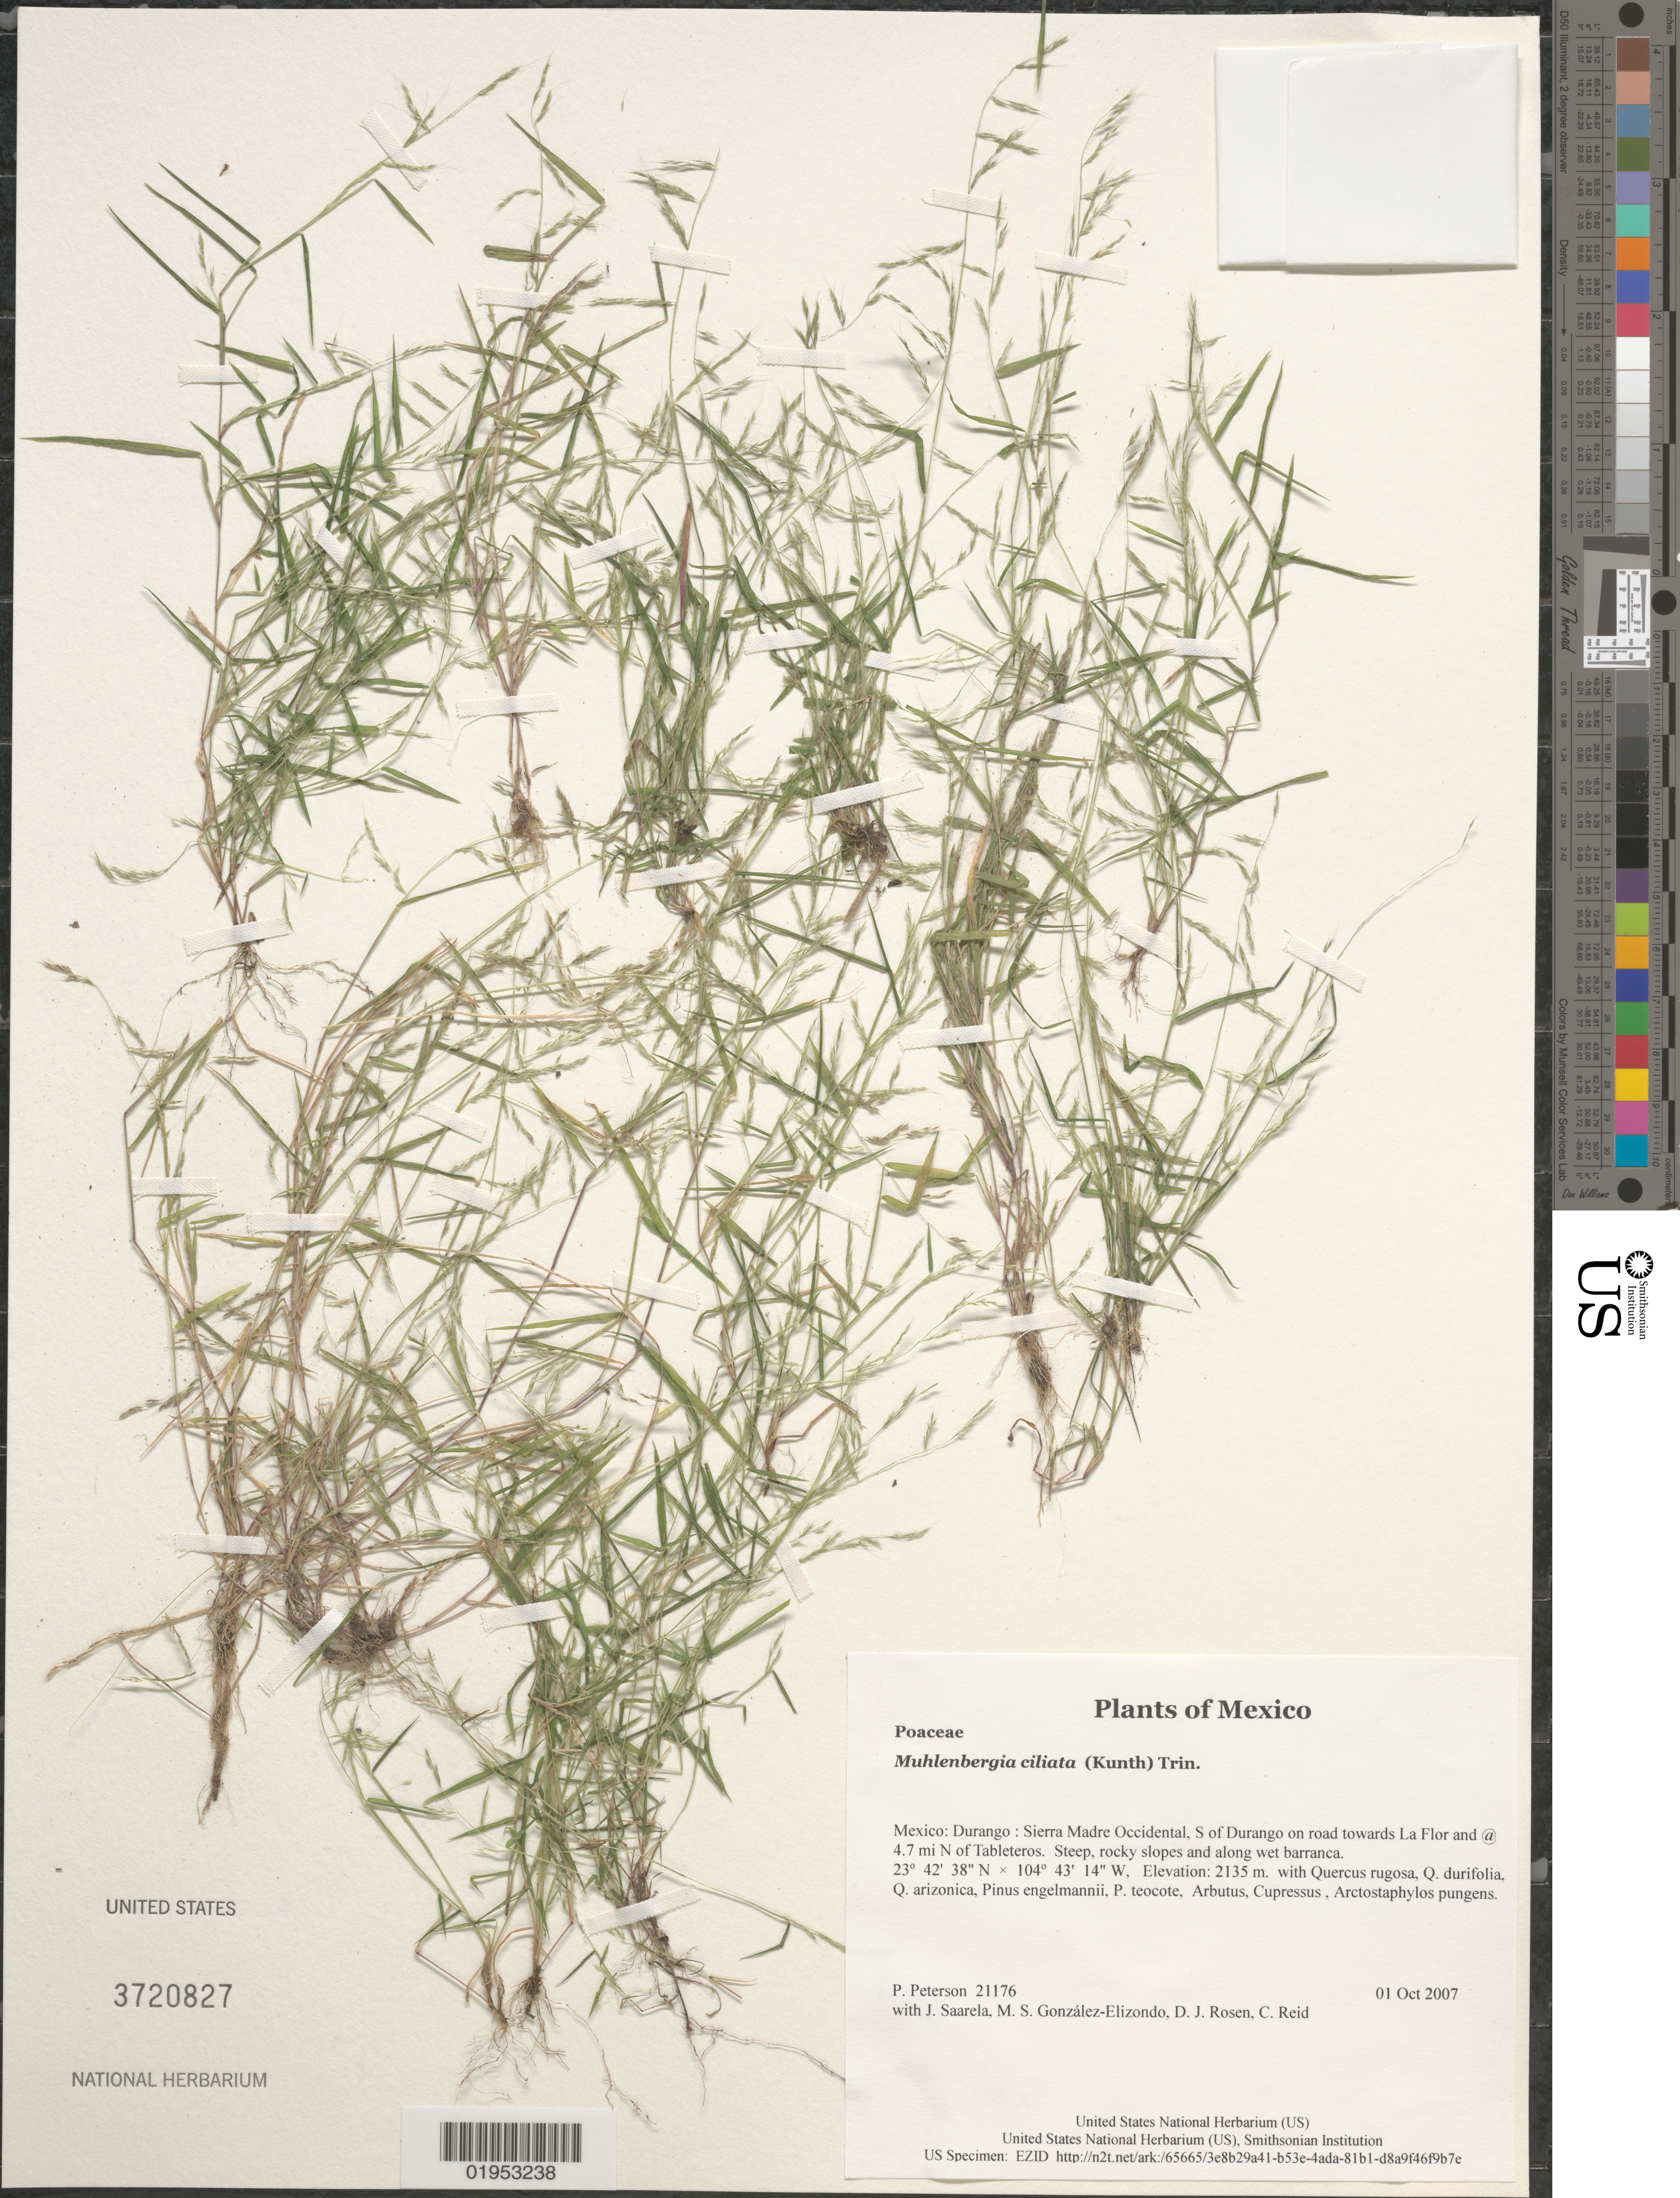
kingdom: Plantae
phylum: Tracheophyta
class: Liliopsida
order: Poales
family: Poaceae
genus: Muhlenbergia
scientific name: Muhlenbergia ciliata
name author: (Kunth) Trin.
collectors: P. M. Peterson, J. Saarela, M. S. González-Elizondo, D. J. Rosen & C. Reid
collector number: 21176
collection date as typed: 01 Oct 2007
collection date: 2007-10-01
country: Mexico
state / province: Durango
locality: Sierra Madre Occidental, S of Durango on road towards La Flor and @ 4.7 mi N of Tableteros. Steep, rocky slopes and along wet barranca.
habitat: with Quercus rugosa, Q. durifolia, Q. arizonica, Pinus engelmannii, P. teocote, Arbutus, Cupressus , Arctostaphylos pungens.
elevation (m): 2135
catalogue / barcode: US 3720827